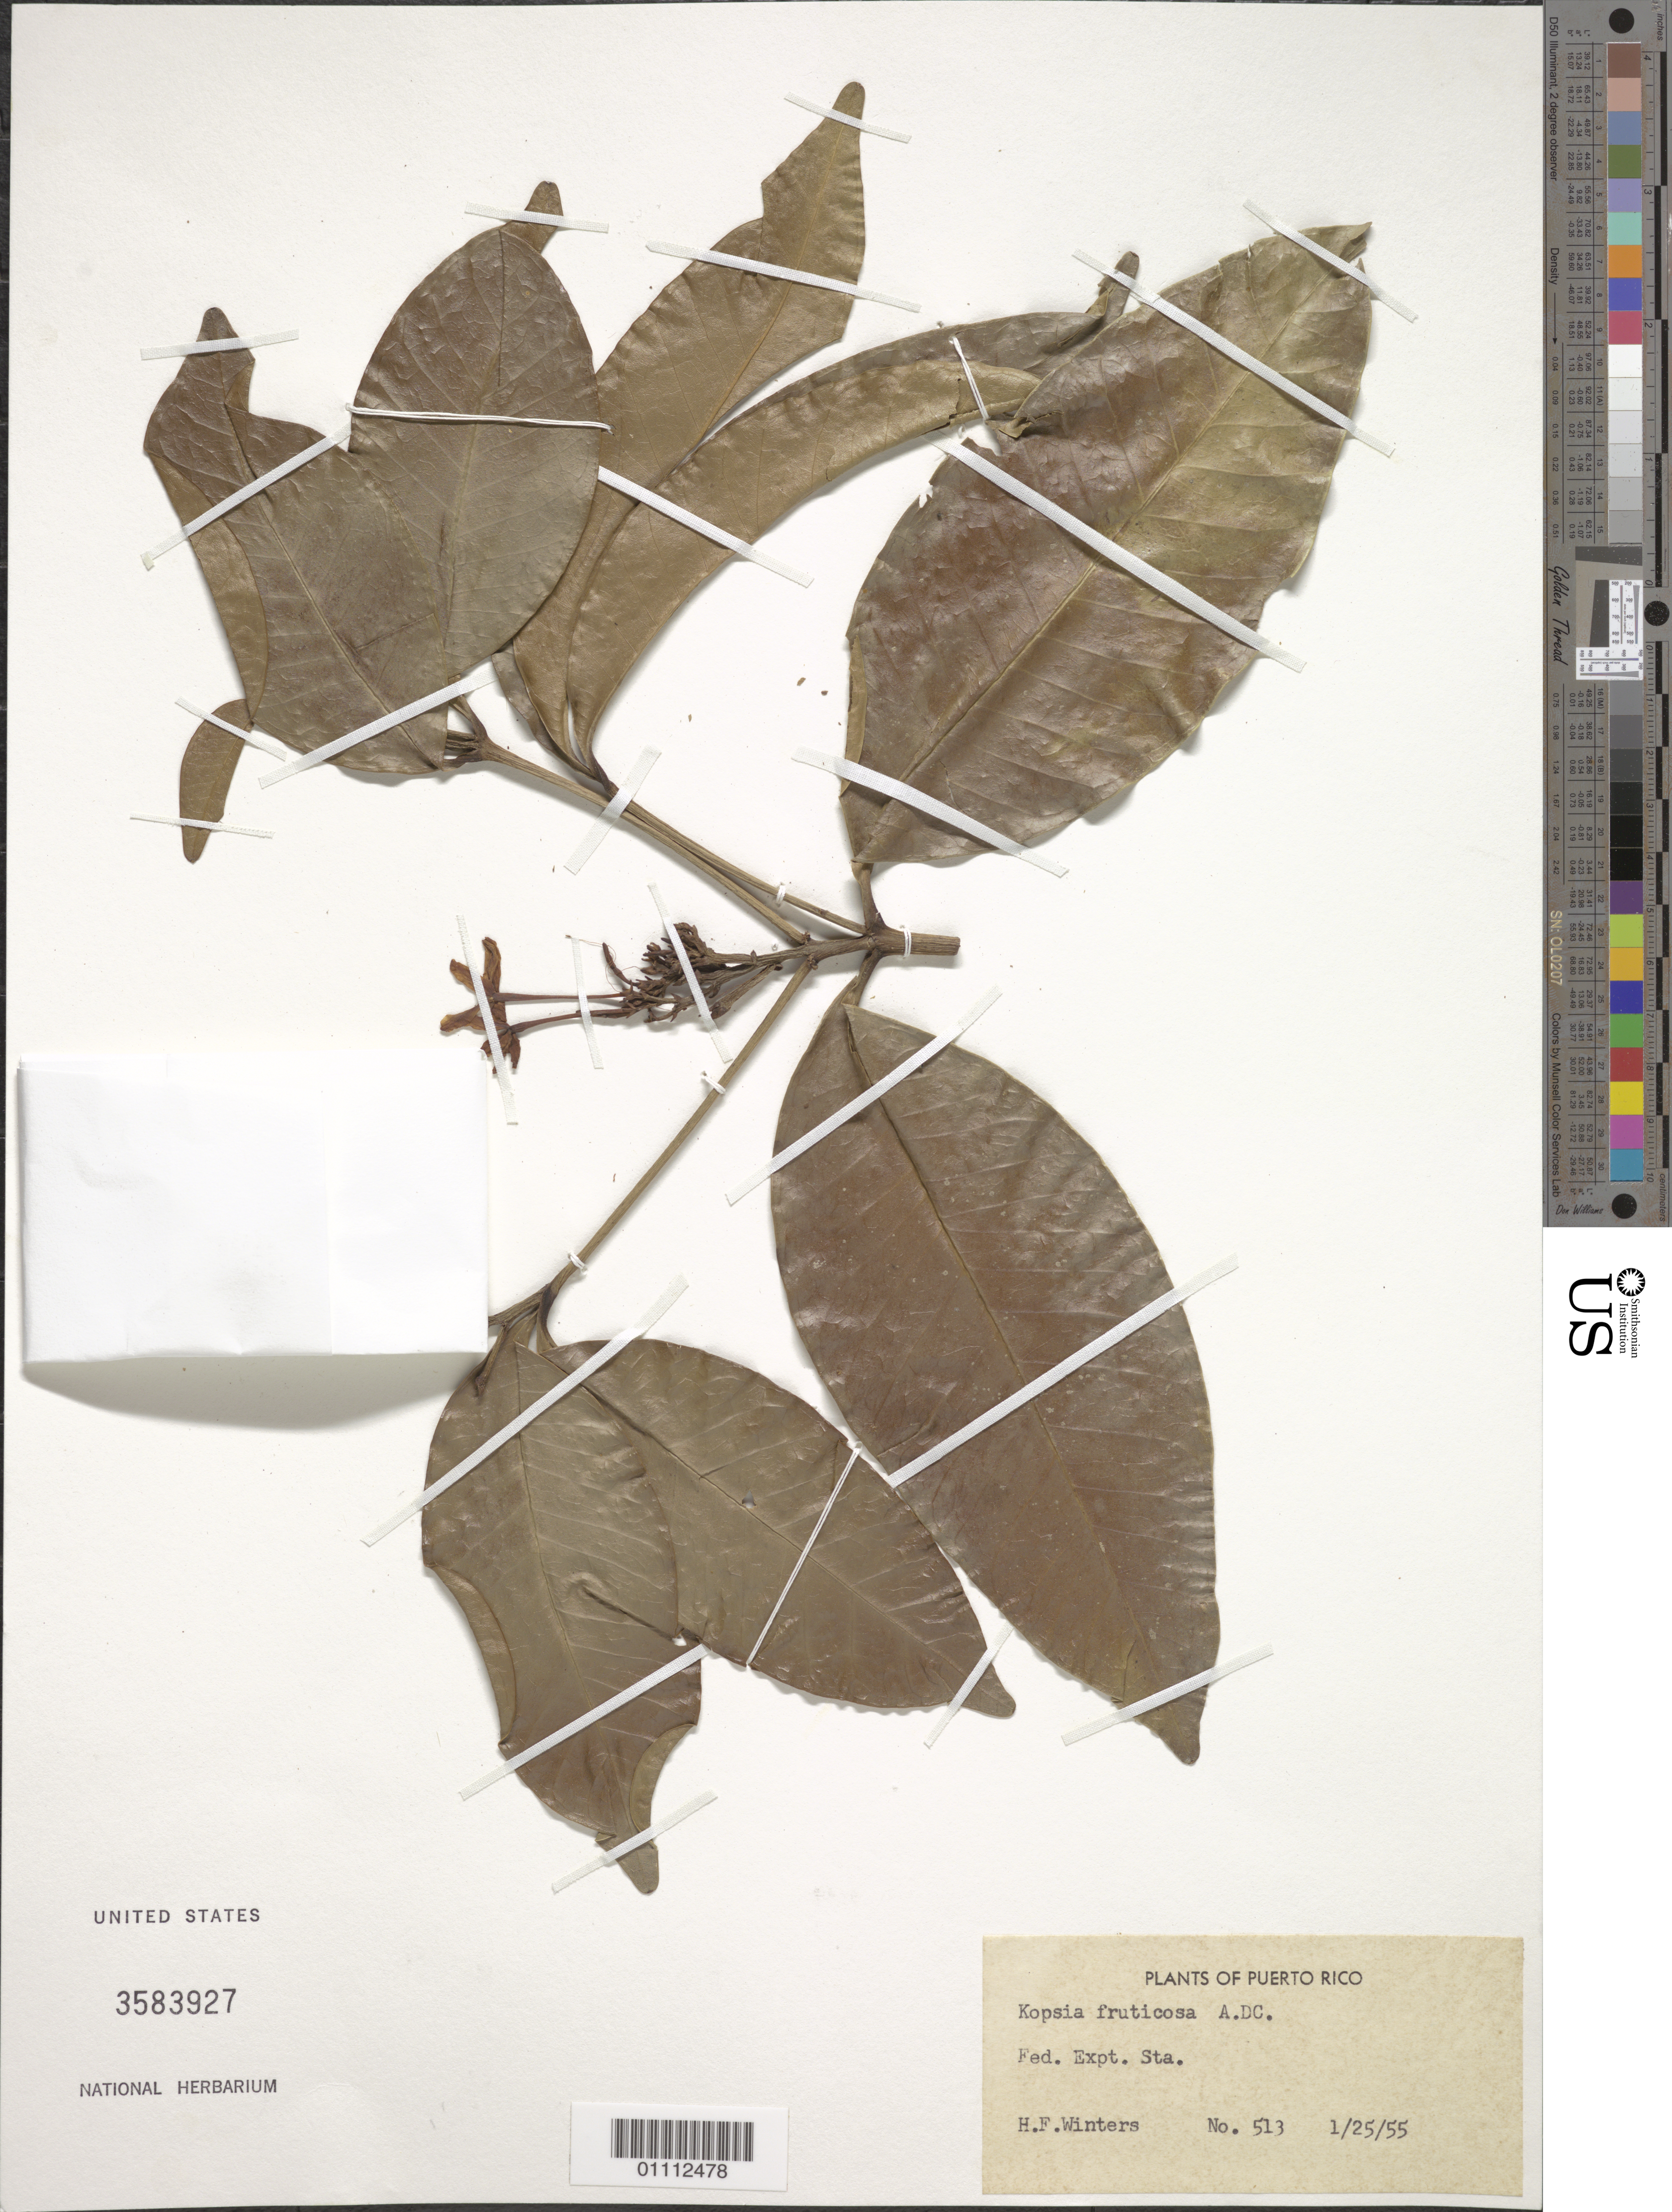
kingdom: Plantae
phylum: Tracheophyta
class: Magnoliopsida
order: Gentianales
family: Apocynaceae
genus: Kopsia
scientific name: Kopsia fruticosa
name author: (Roxb.) A. DC.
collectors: H. Winters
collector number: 513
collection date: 1955-01-25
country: Puerto Rico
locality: Fed. Exp. Station, Mayaguez.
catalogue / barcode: US 3583927